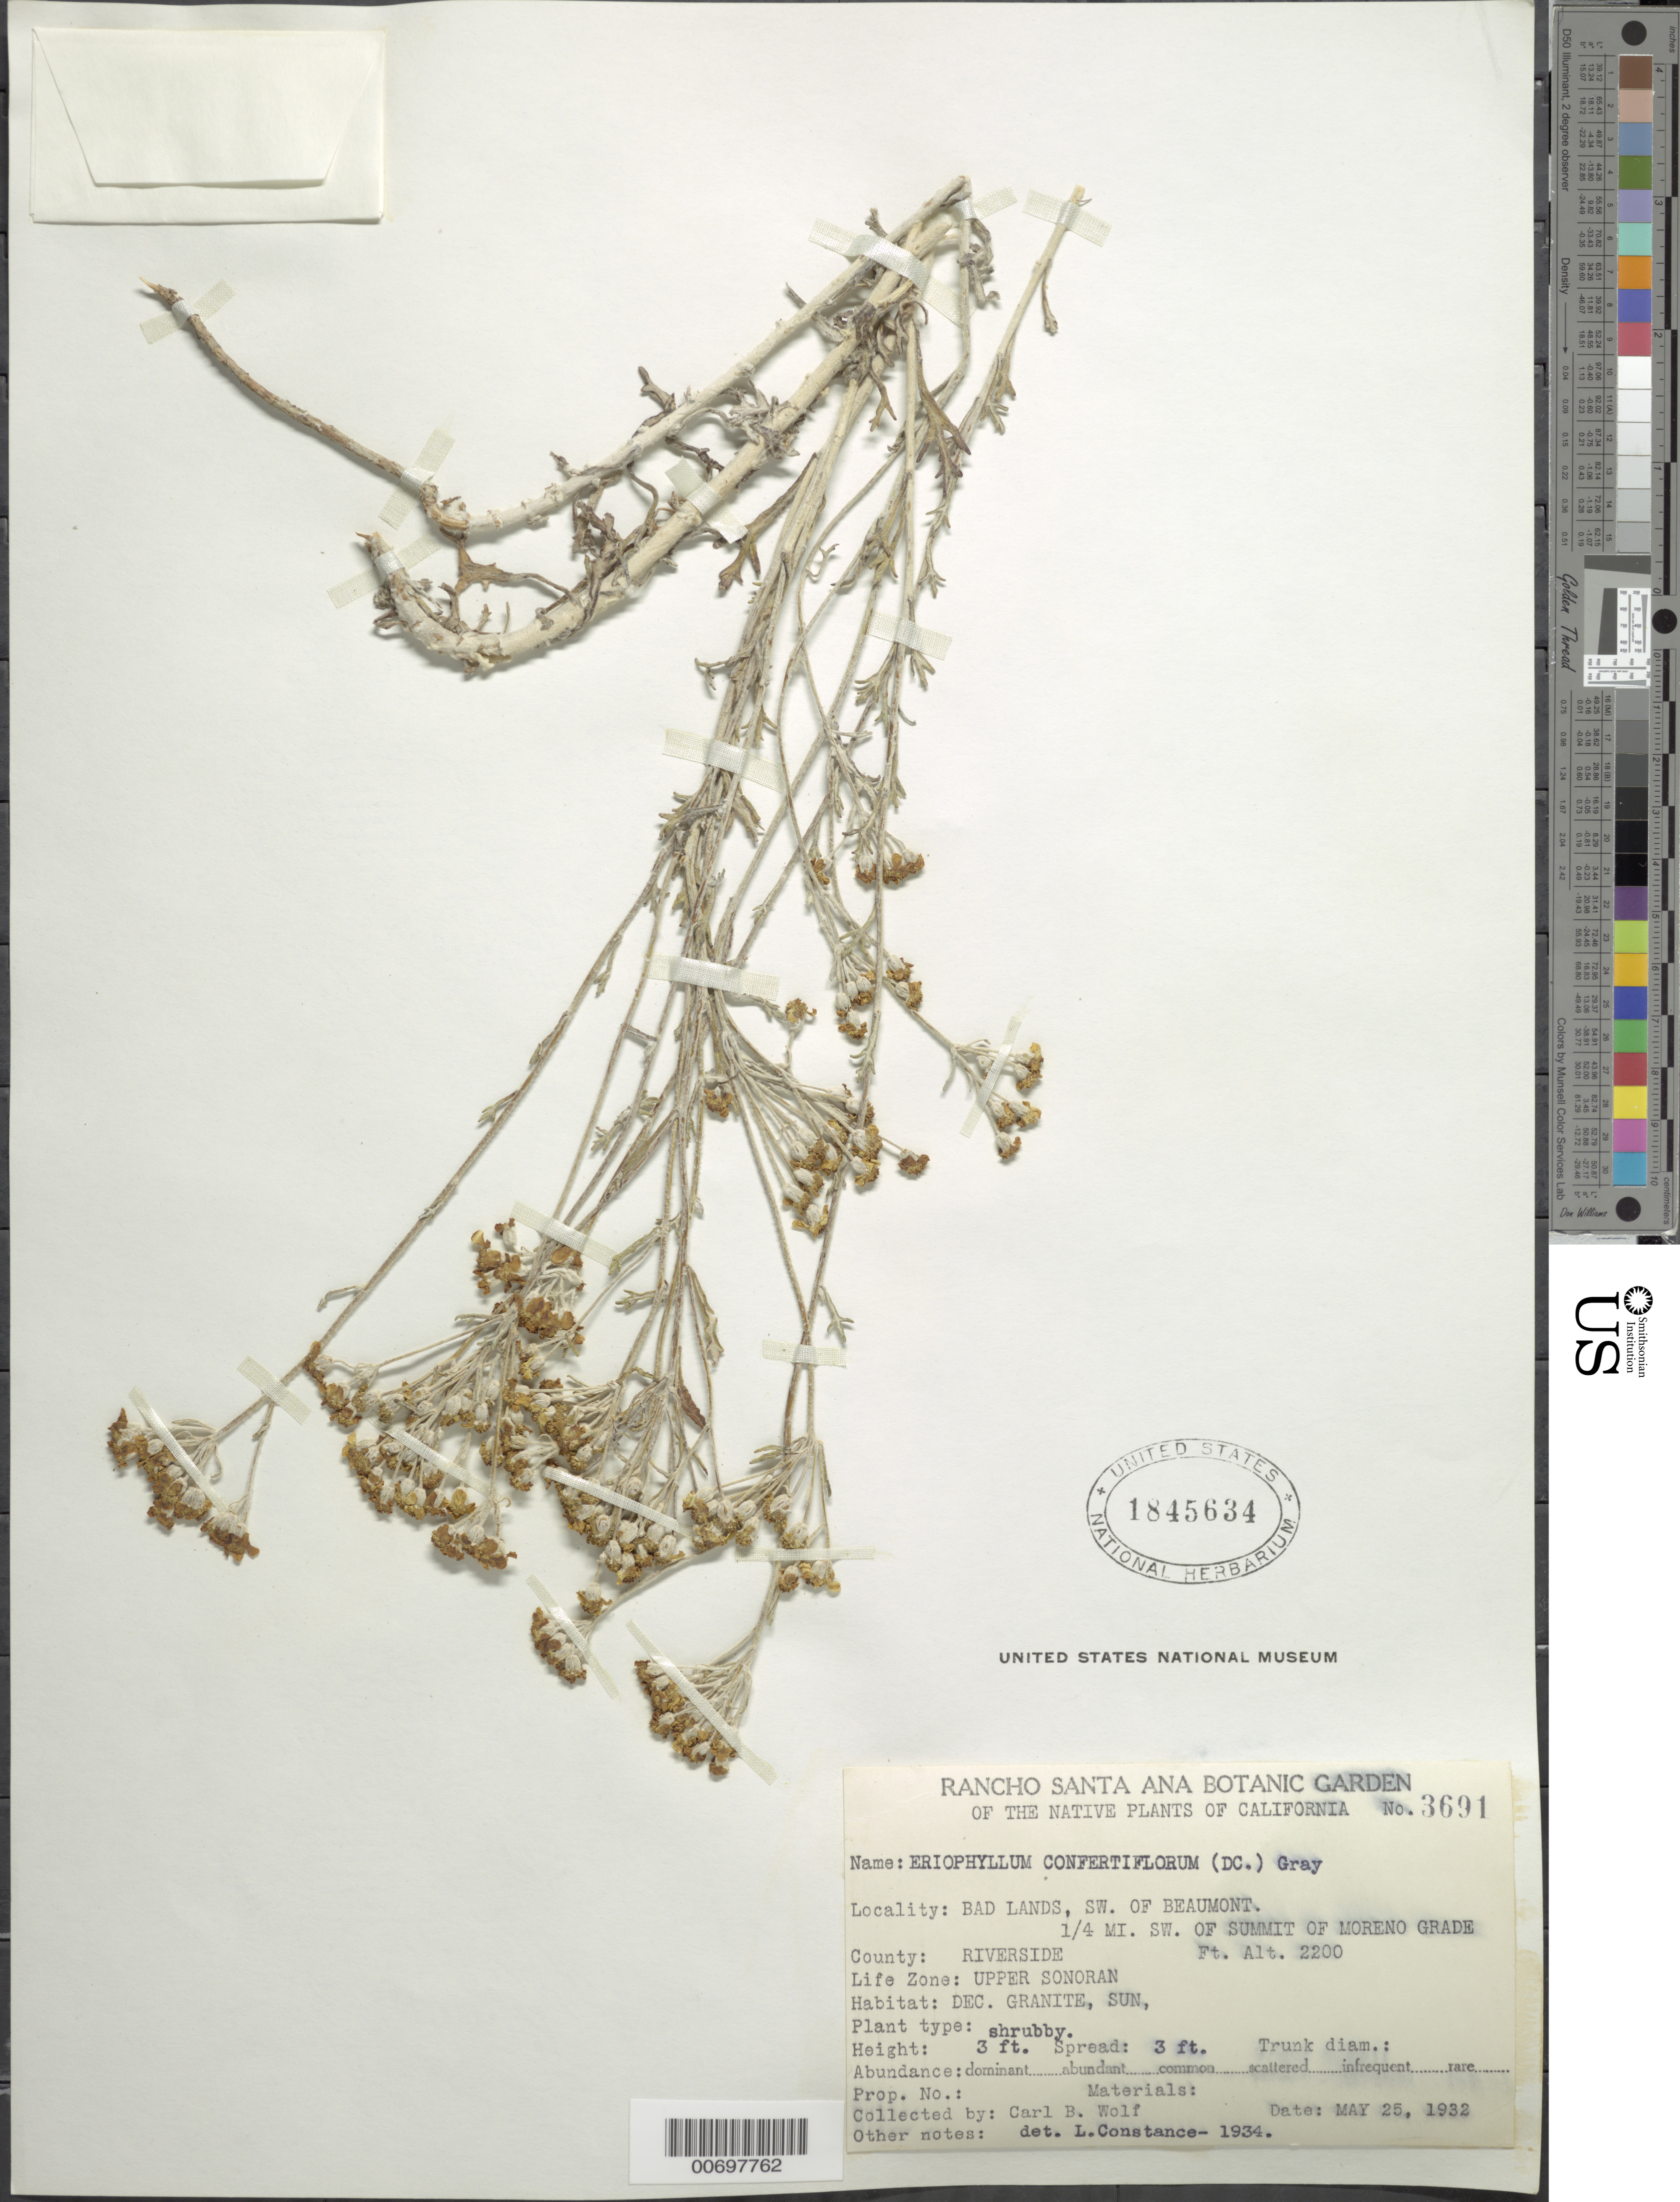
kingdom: Plantae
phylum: Tracheophyta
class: Magnoliopsida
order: Asterales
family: Asteraceae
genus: Eriophyllum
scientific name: Eriophyllum confertiflorum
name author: (DC.) A. Gray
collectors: C. B. Wolf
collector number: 3691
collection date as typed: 25 May 1932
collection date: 1932-05-25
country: United States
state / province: California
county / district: Riverside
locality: Bad Lands, SW. of Beaumont. 1/4 mi. SW. of summit of Moreno Grade.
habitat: Life Zone: Upper Sonoran. Dec. granite, sun.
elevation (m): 671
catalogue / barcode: US 1845634